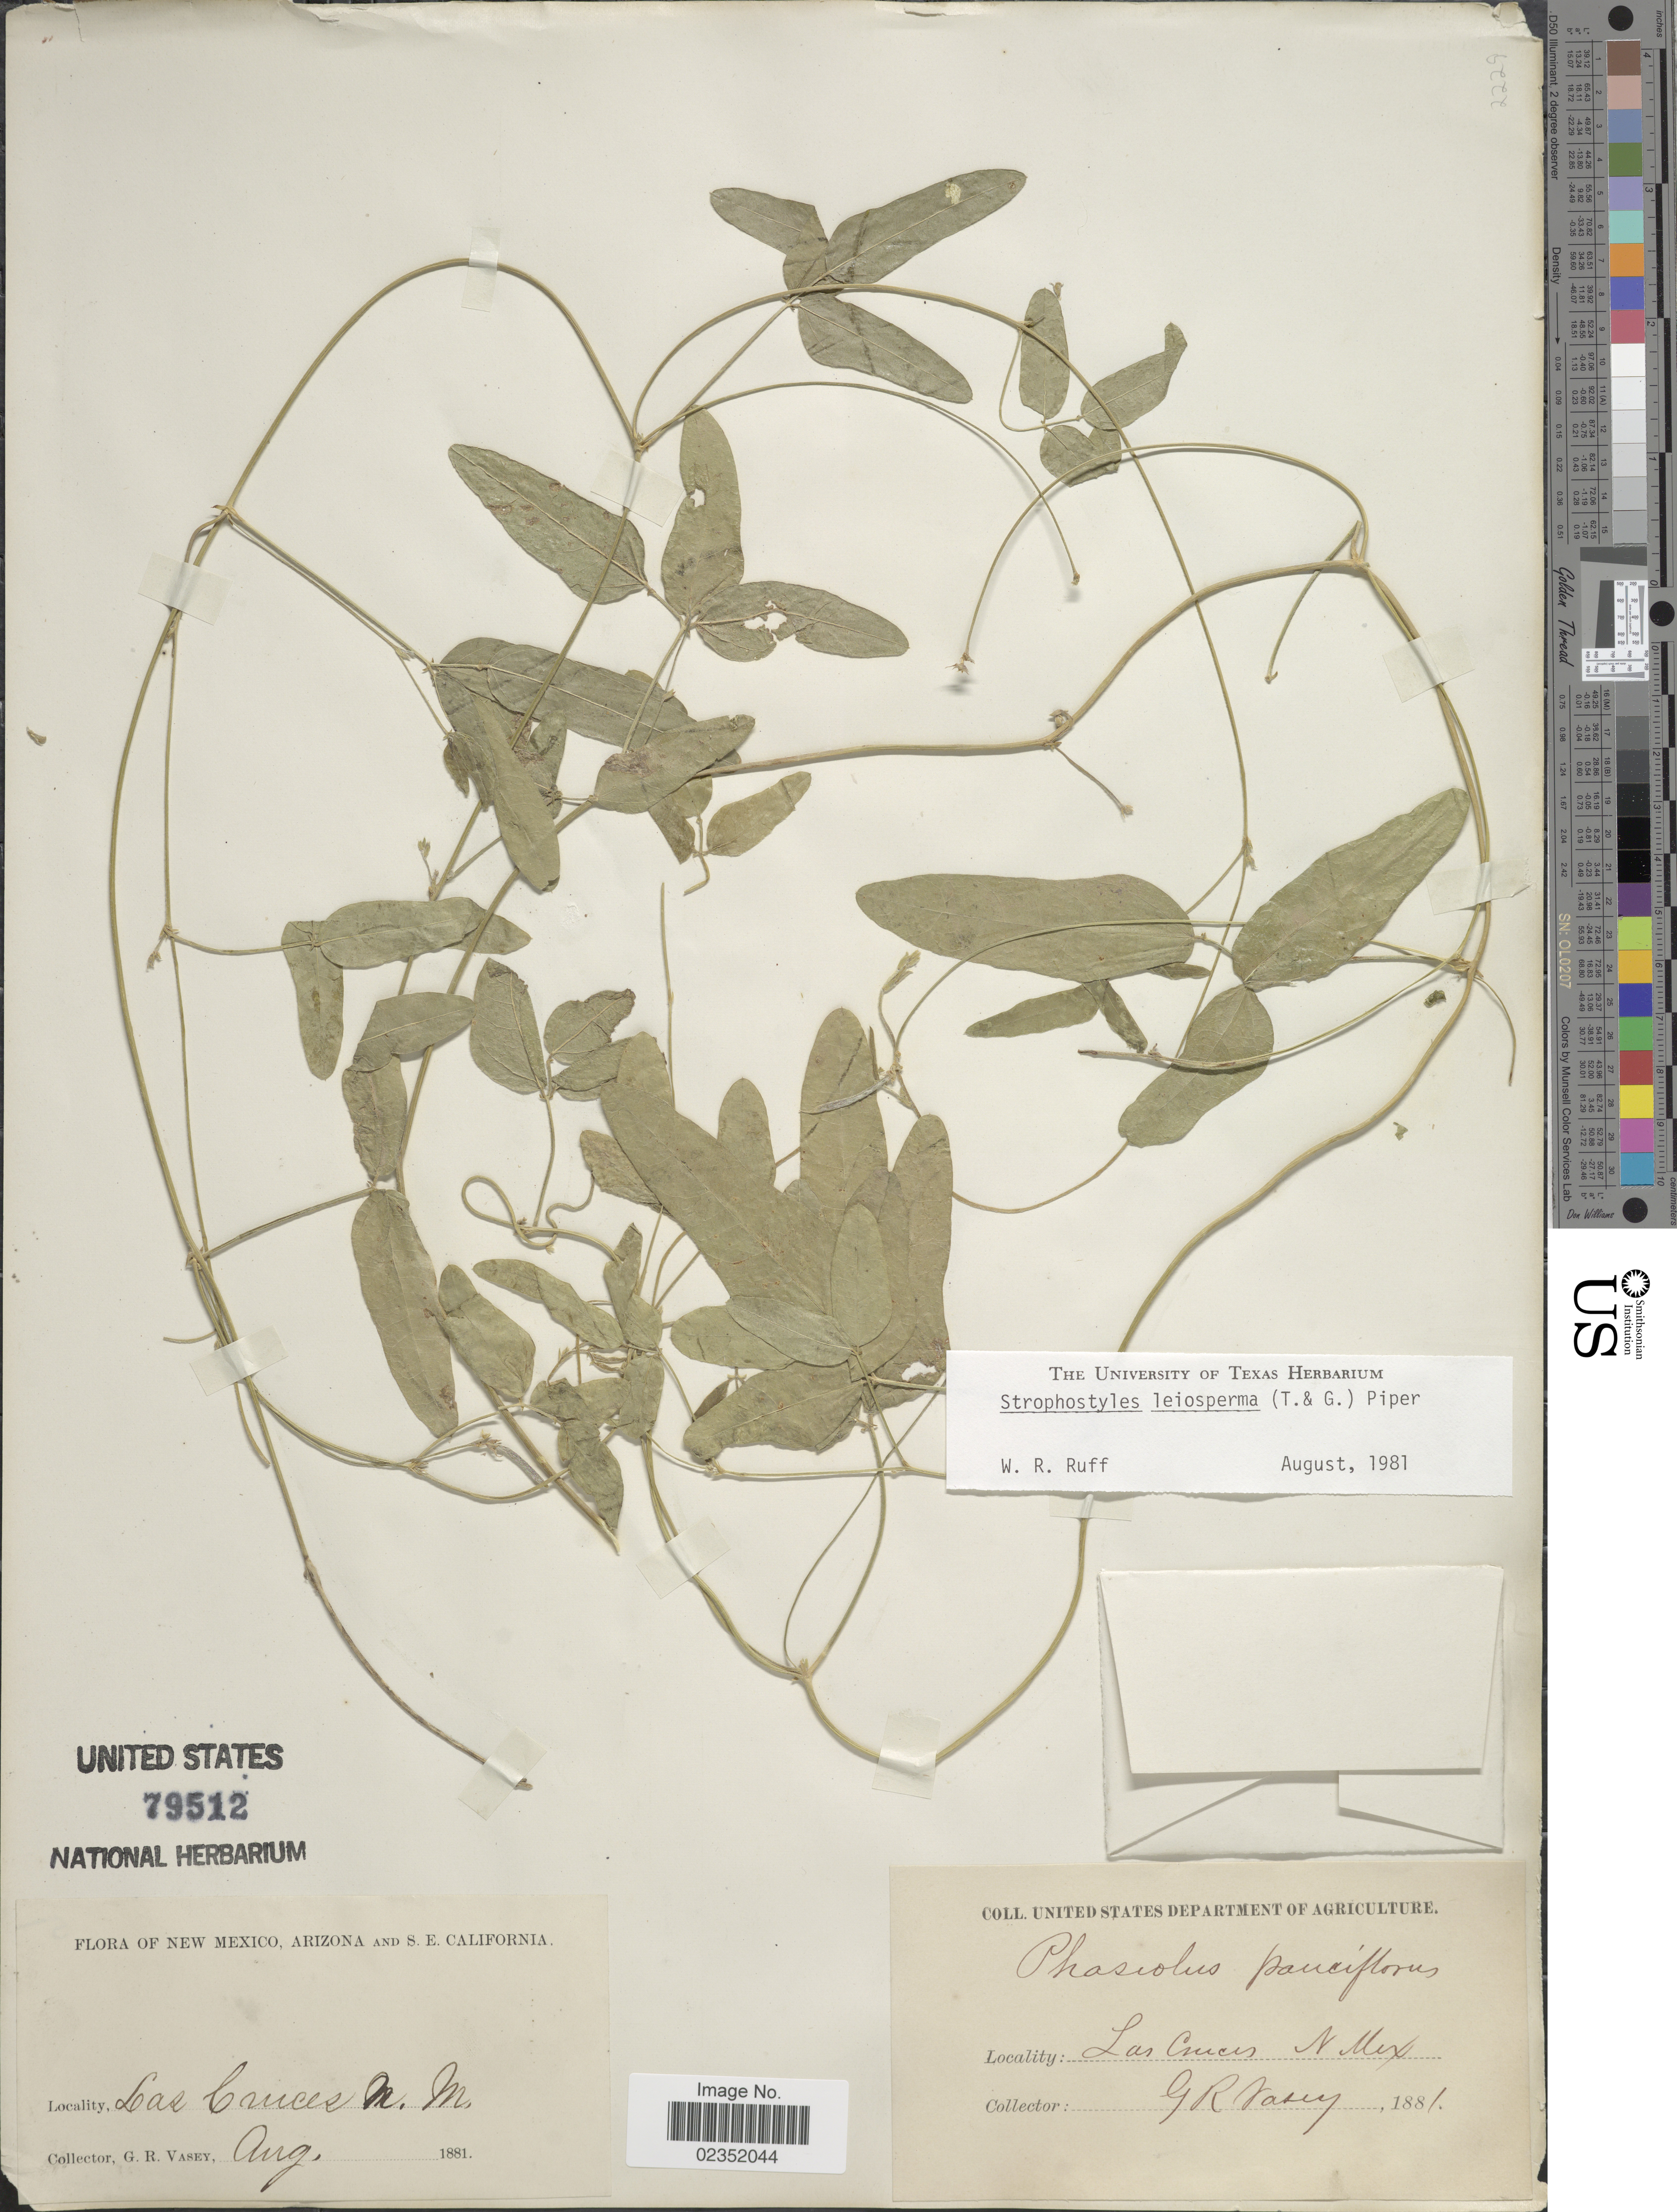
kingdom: Plantae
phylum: Tracheophyta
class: Magnoliopsida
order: Fabales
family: Fabaceae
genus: Strophostyles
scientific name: Strophostyles leiosperma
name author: (Torr. & A. Gray) Piper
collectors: G. R. Vasey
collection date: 1881-08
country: United States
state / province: New Mexico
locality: Las Cruces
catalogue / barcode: US 79512